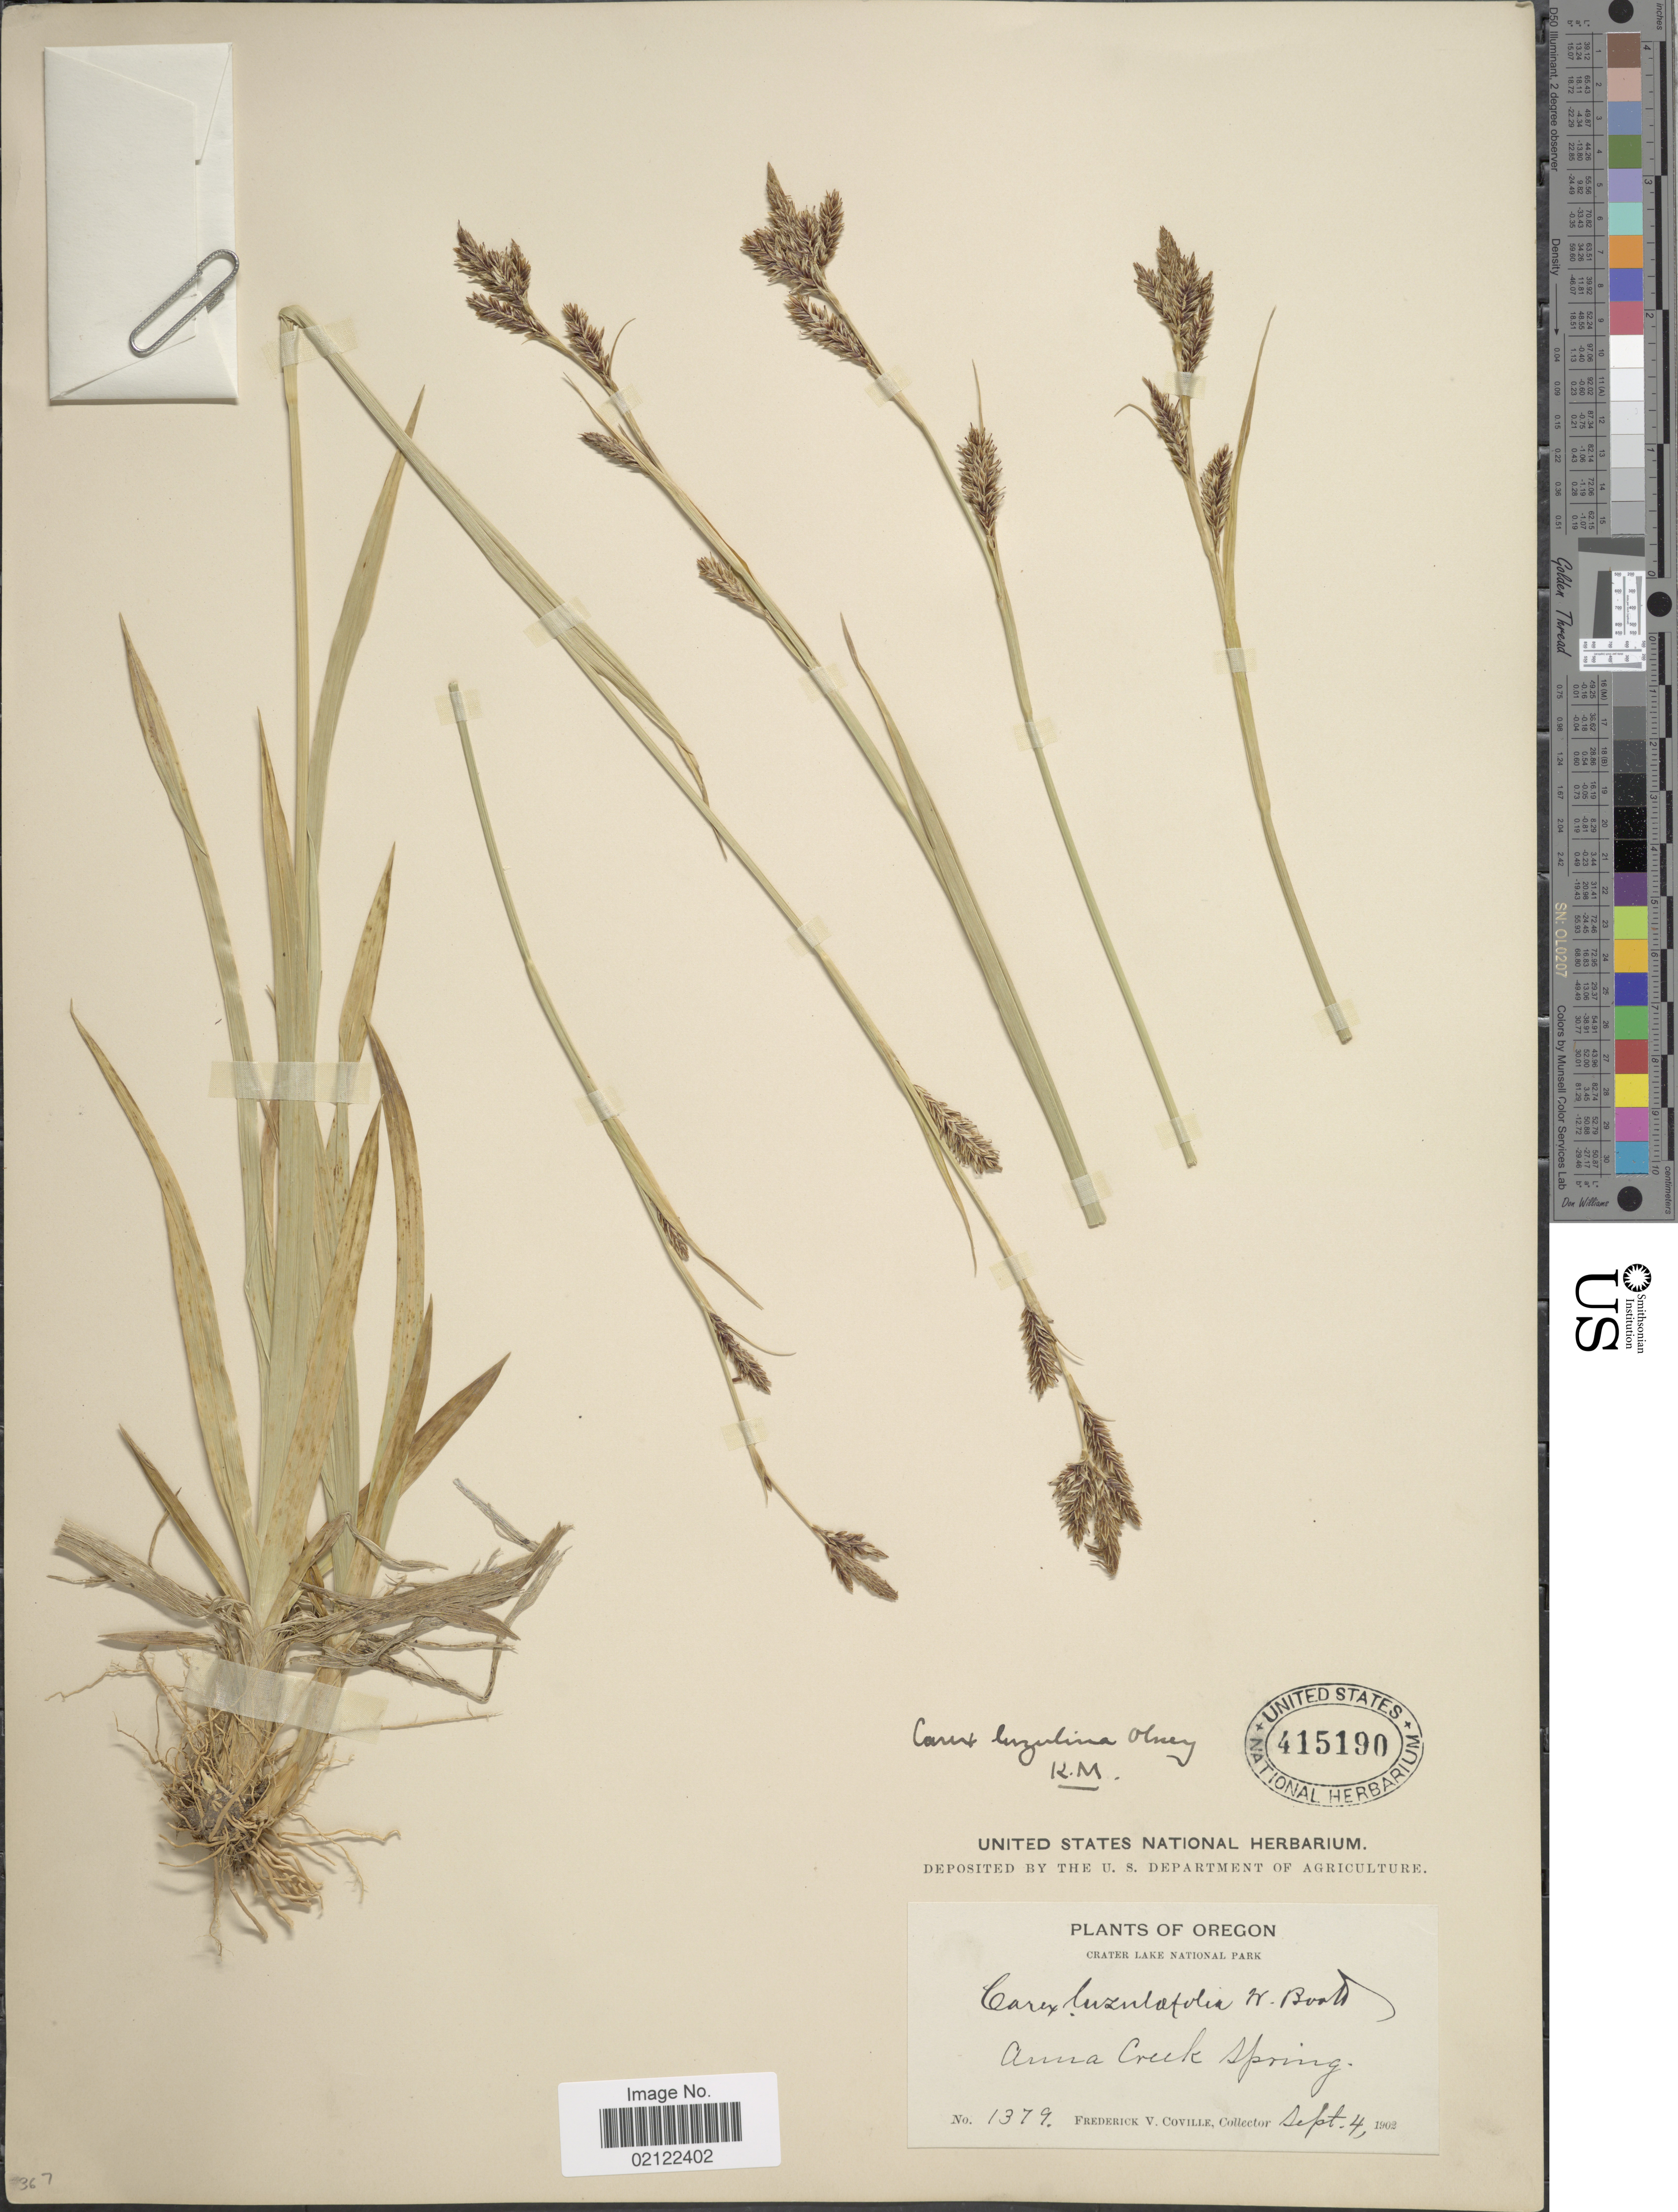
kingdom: Plantae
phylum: Tracheophyta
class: Liliopsida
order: Poales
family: Cyperaceae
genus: Carex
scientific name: Carex luzulina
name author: Olney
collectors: F. V. Coville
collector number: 1379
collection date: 1902-09-04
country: United States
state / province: Oregon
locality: Crater Lake National Park. Anna Creek Spring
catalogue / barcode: US 415190